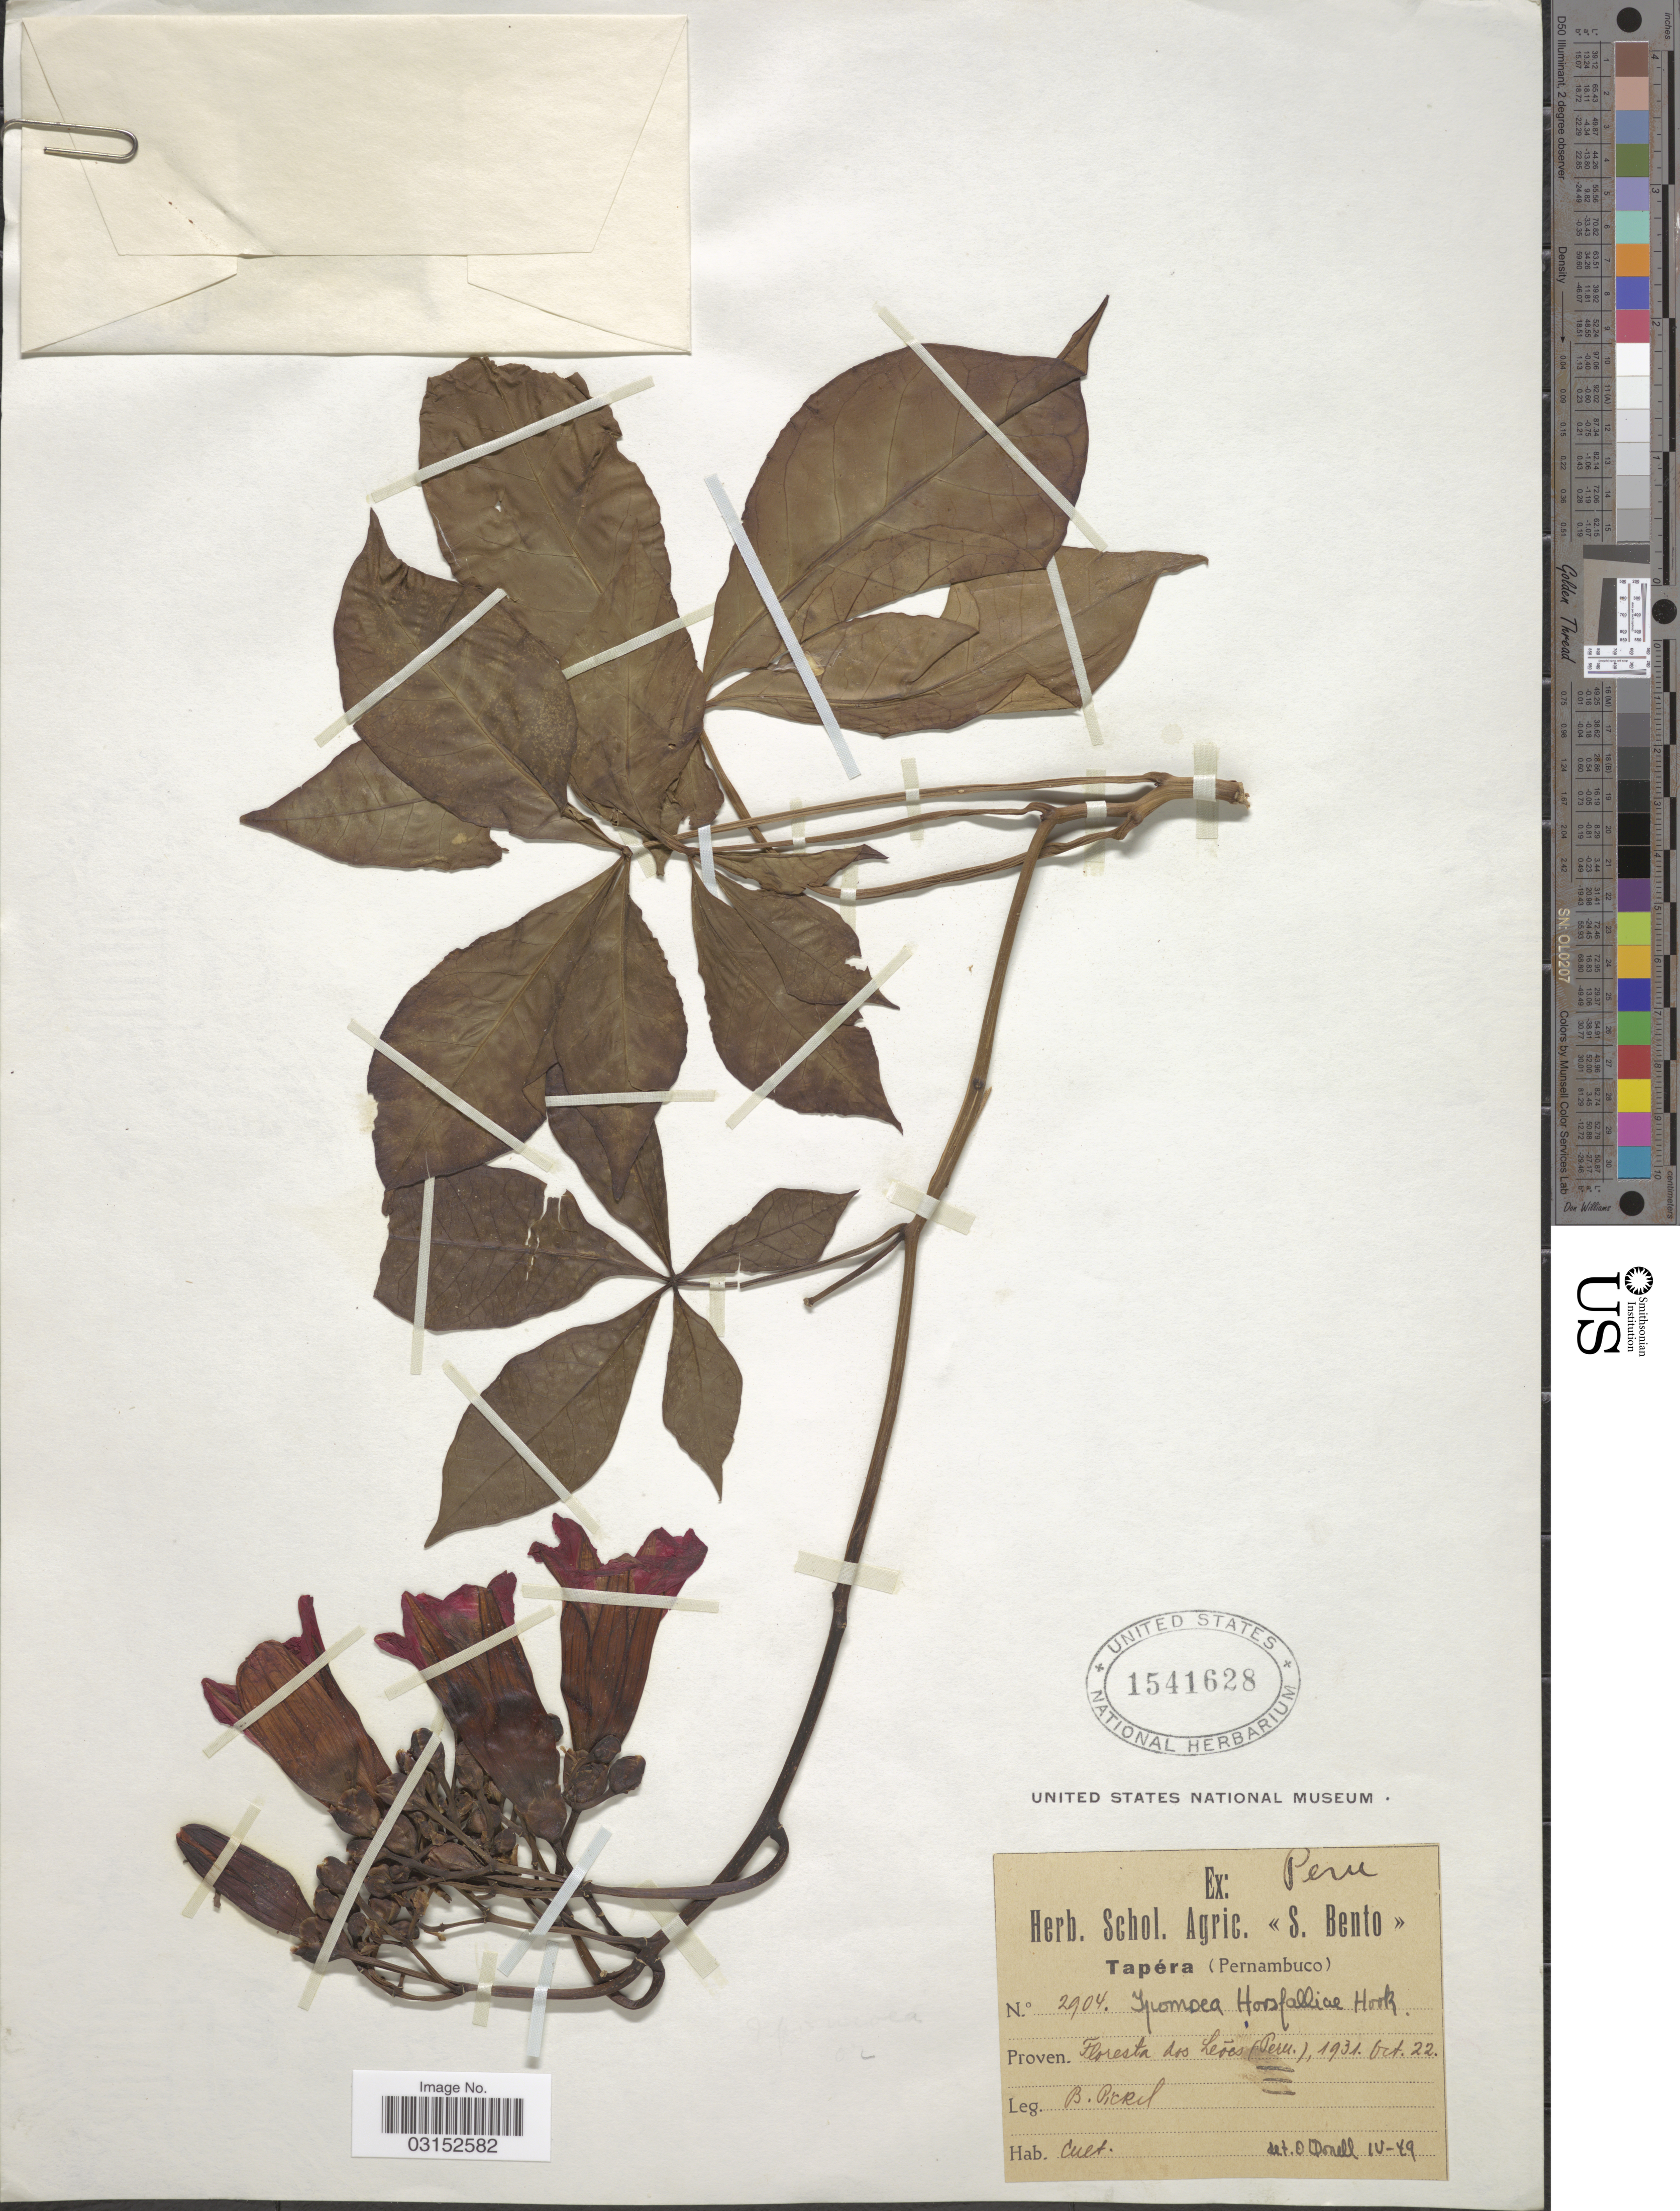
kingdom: Plantae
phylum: Tracheophyta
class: Magnoliopsida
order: Solanales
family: Convolvulaceae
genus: Ipomoea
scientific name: Ipomoea horsfalliae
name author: Hook.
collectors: B. Pickel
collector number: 2904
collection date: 1931-10-22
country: Peru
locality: Floresta dos Leões.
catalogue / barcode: US 1541628